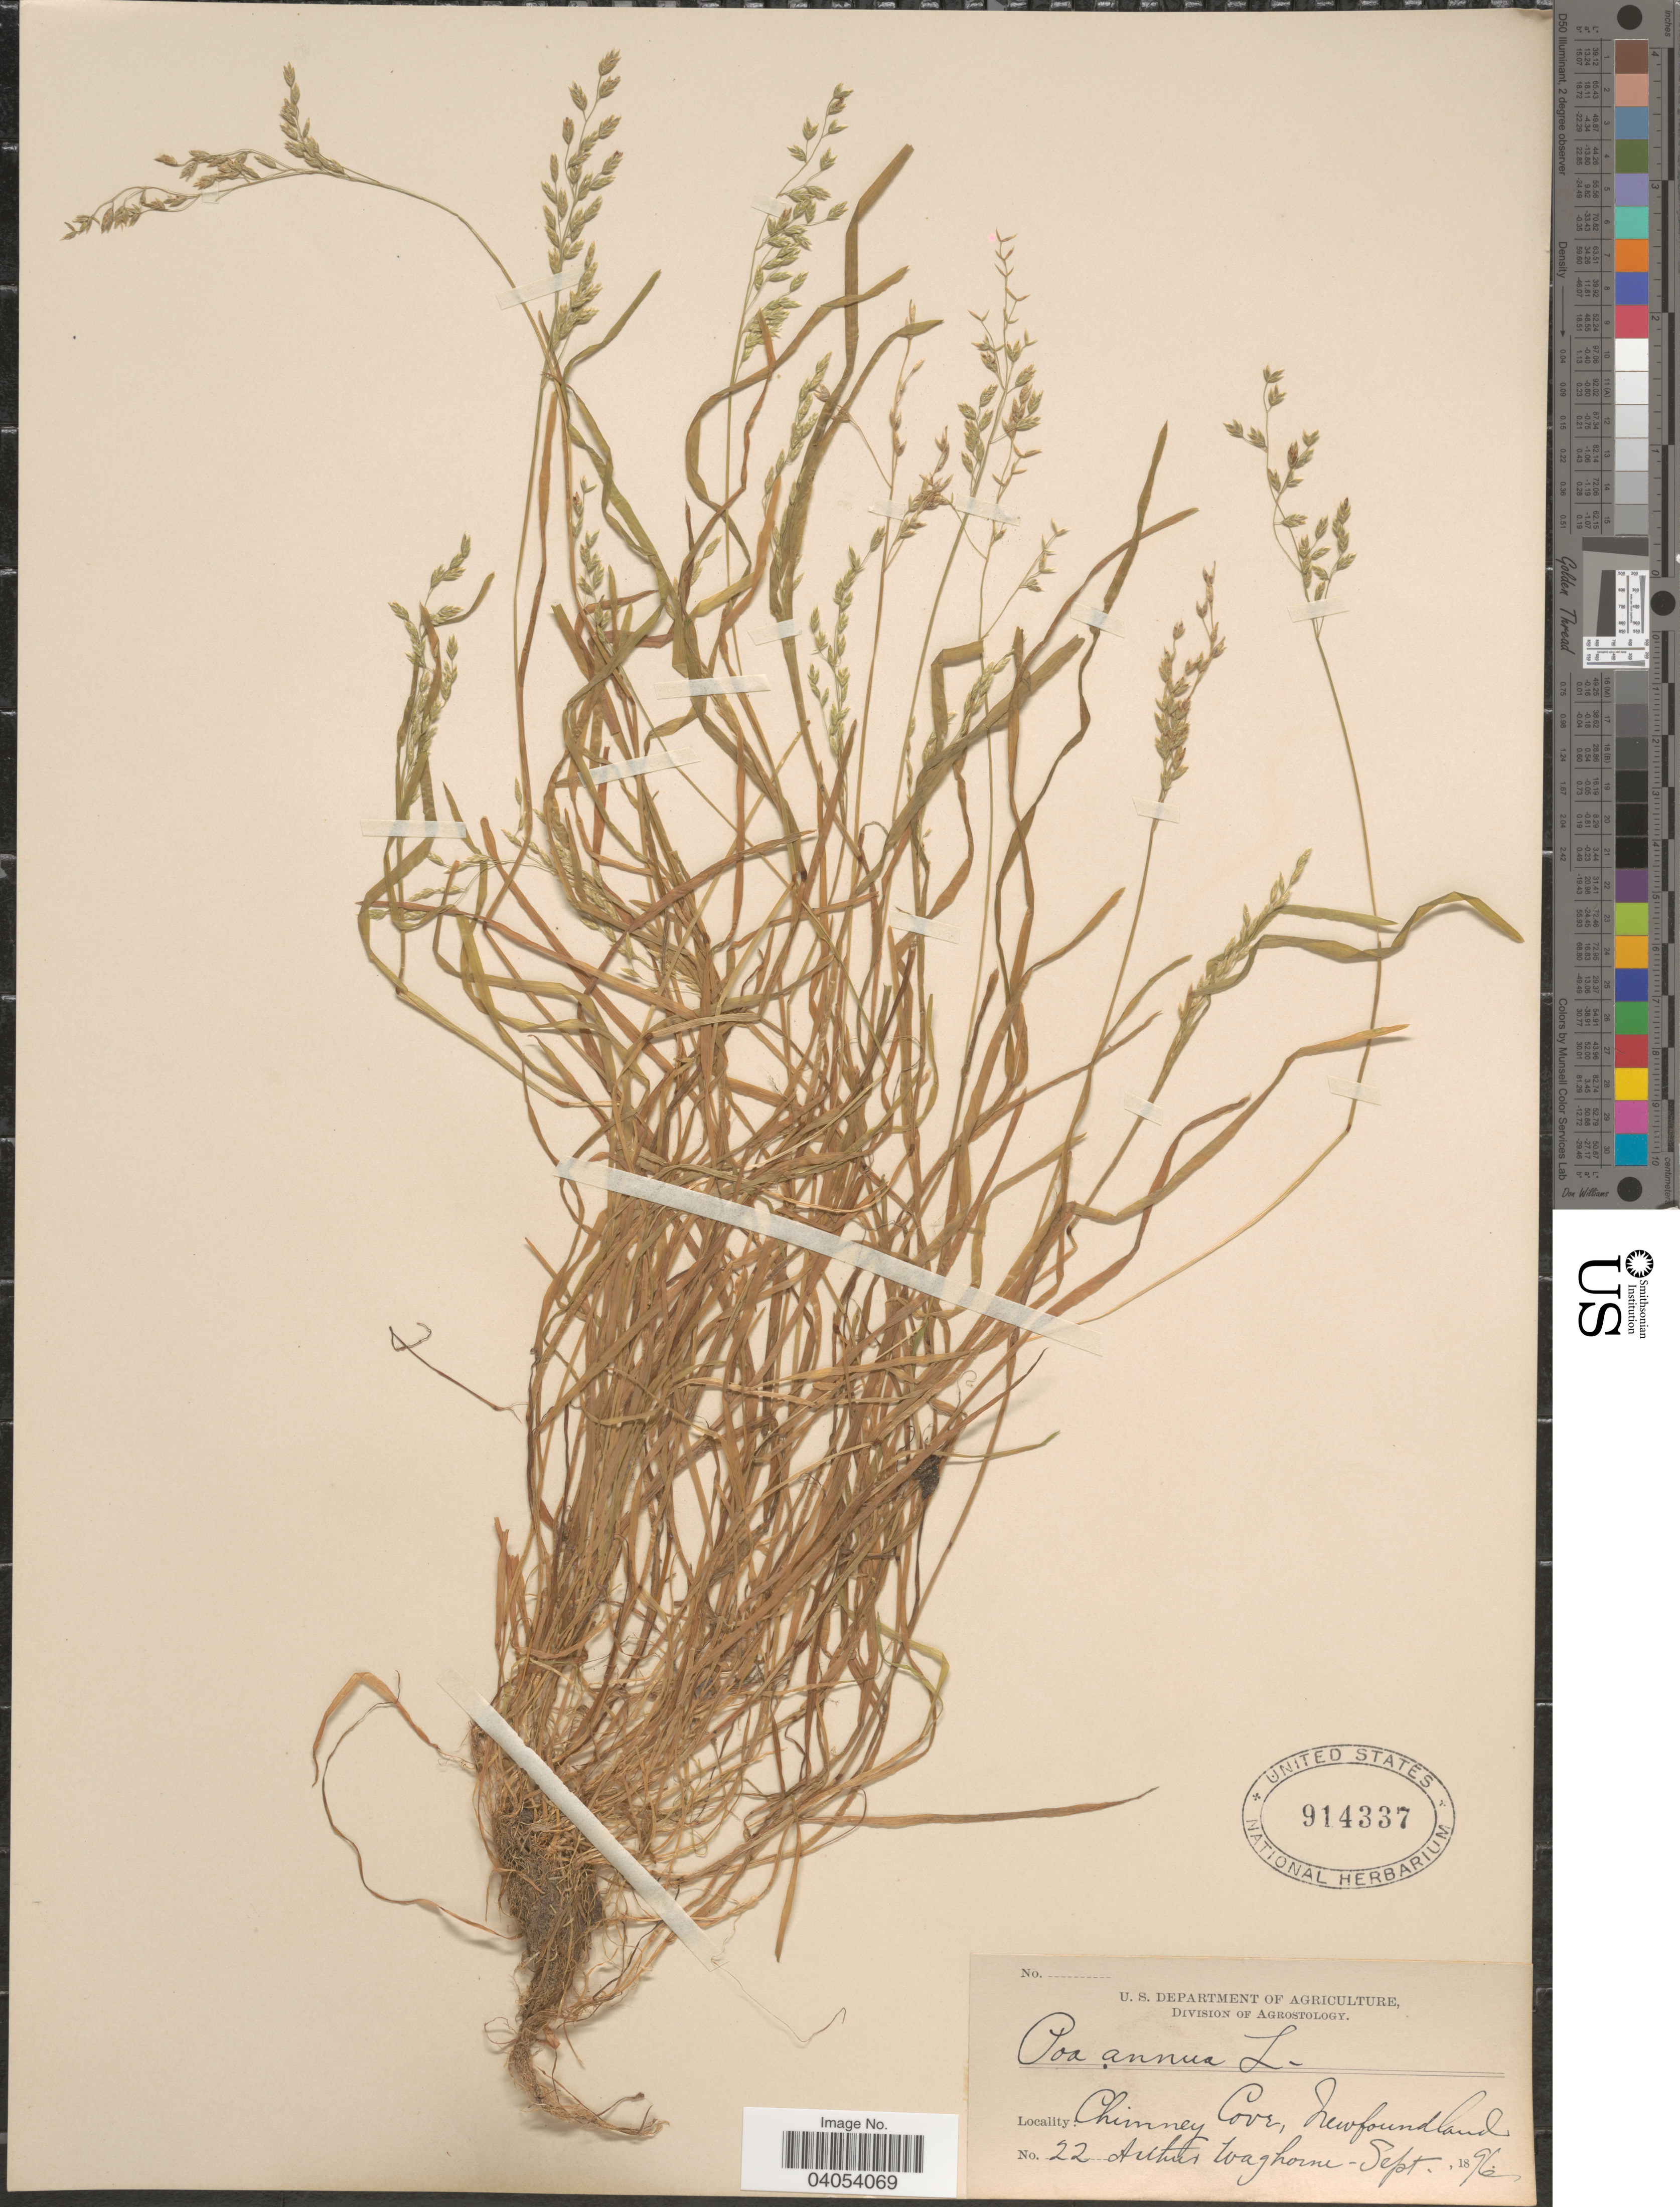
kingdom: Plantae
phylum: Tracheophyta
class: Liliopsida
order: Poales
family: Poaceae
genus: Poa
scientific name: Poa annua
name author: L.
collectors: A. Waghorne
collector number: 22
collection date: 1896-09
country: Canada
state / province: Newfoundland and Labrador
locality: Chimney Cove.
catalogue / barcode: US 914337